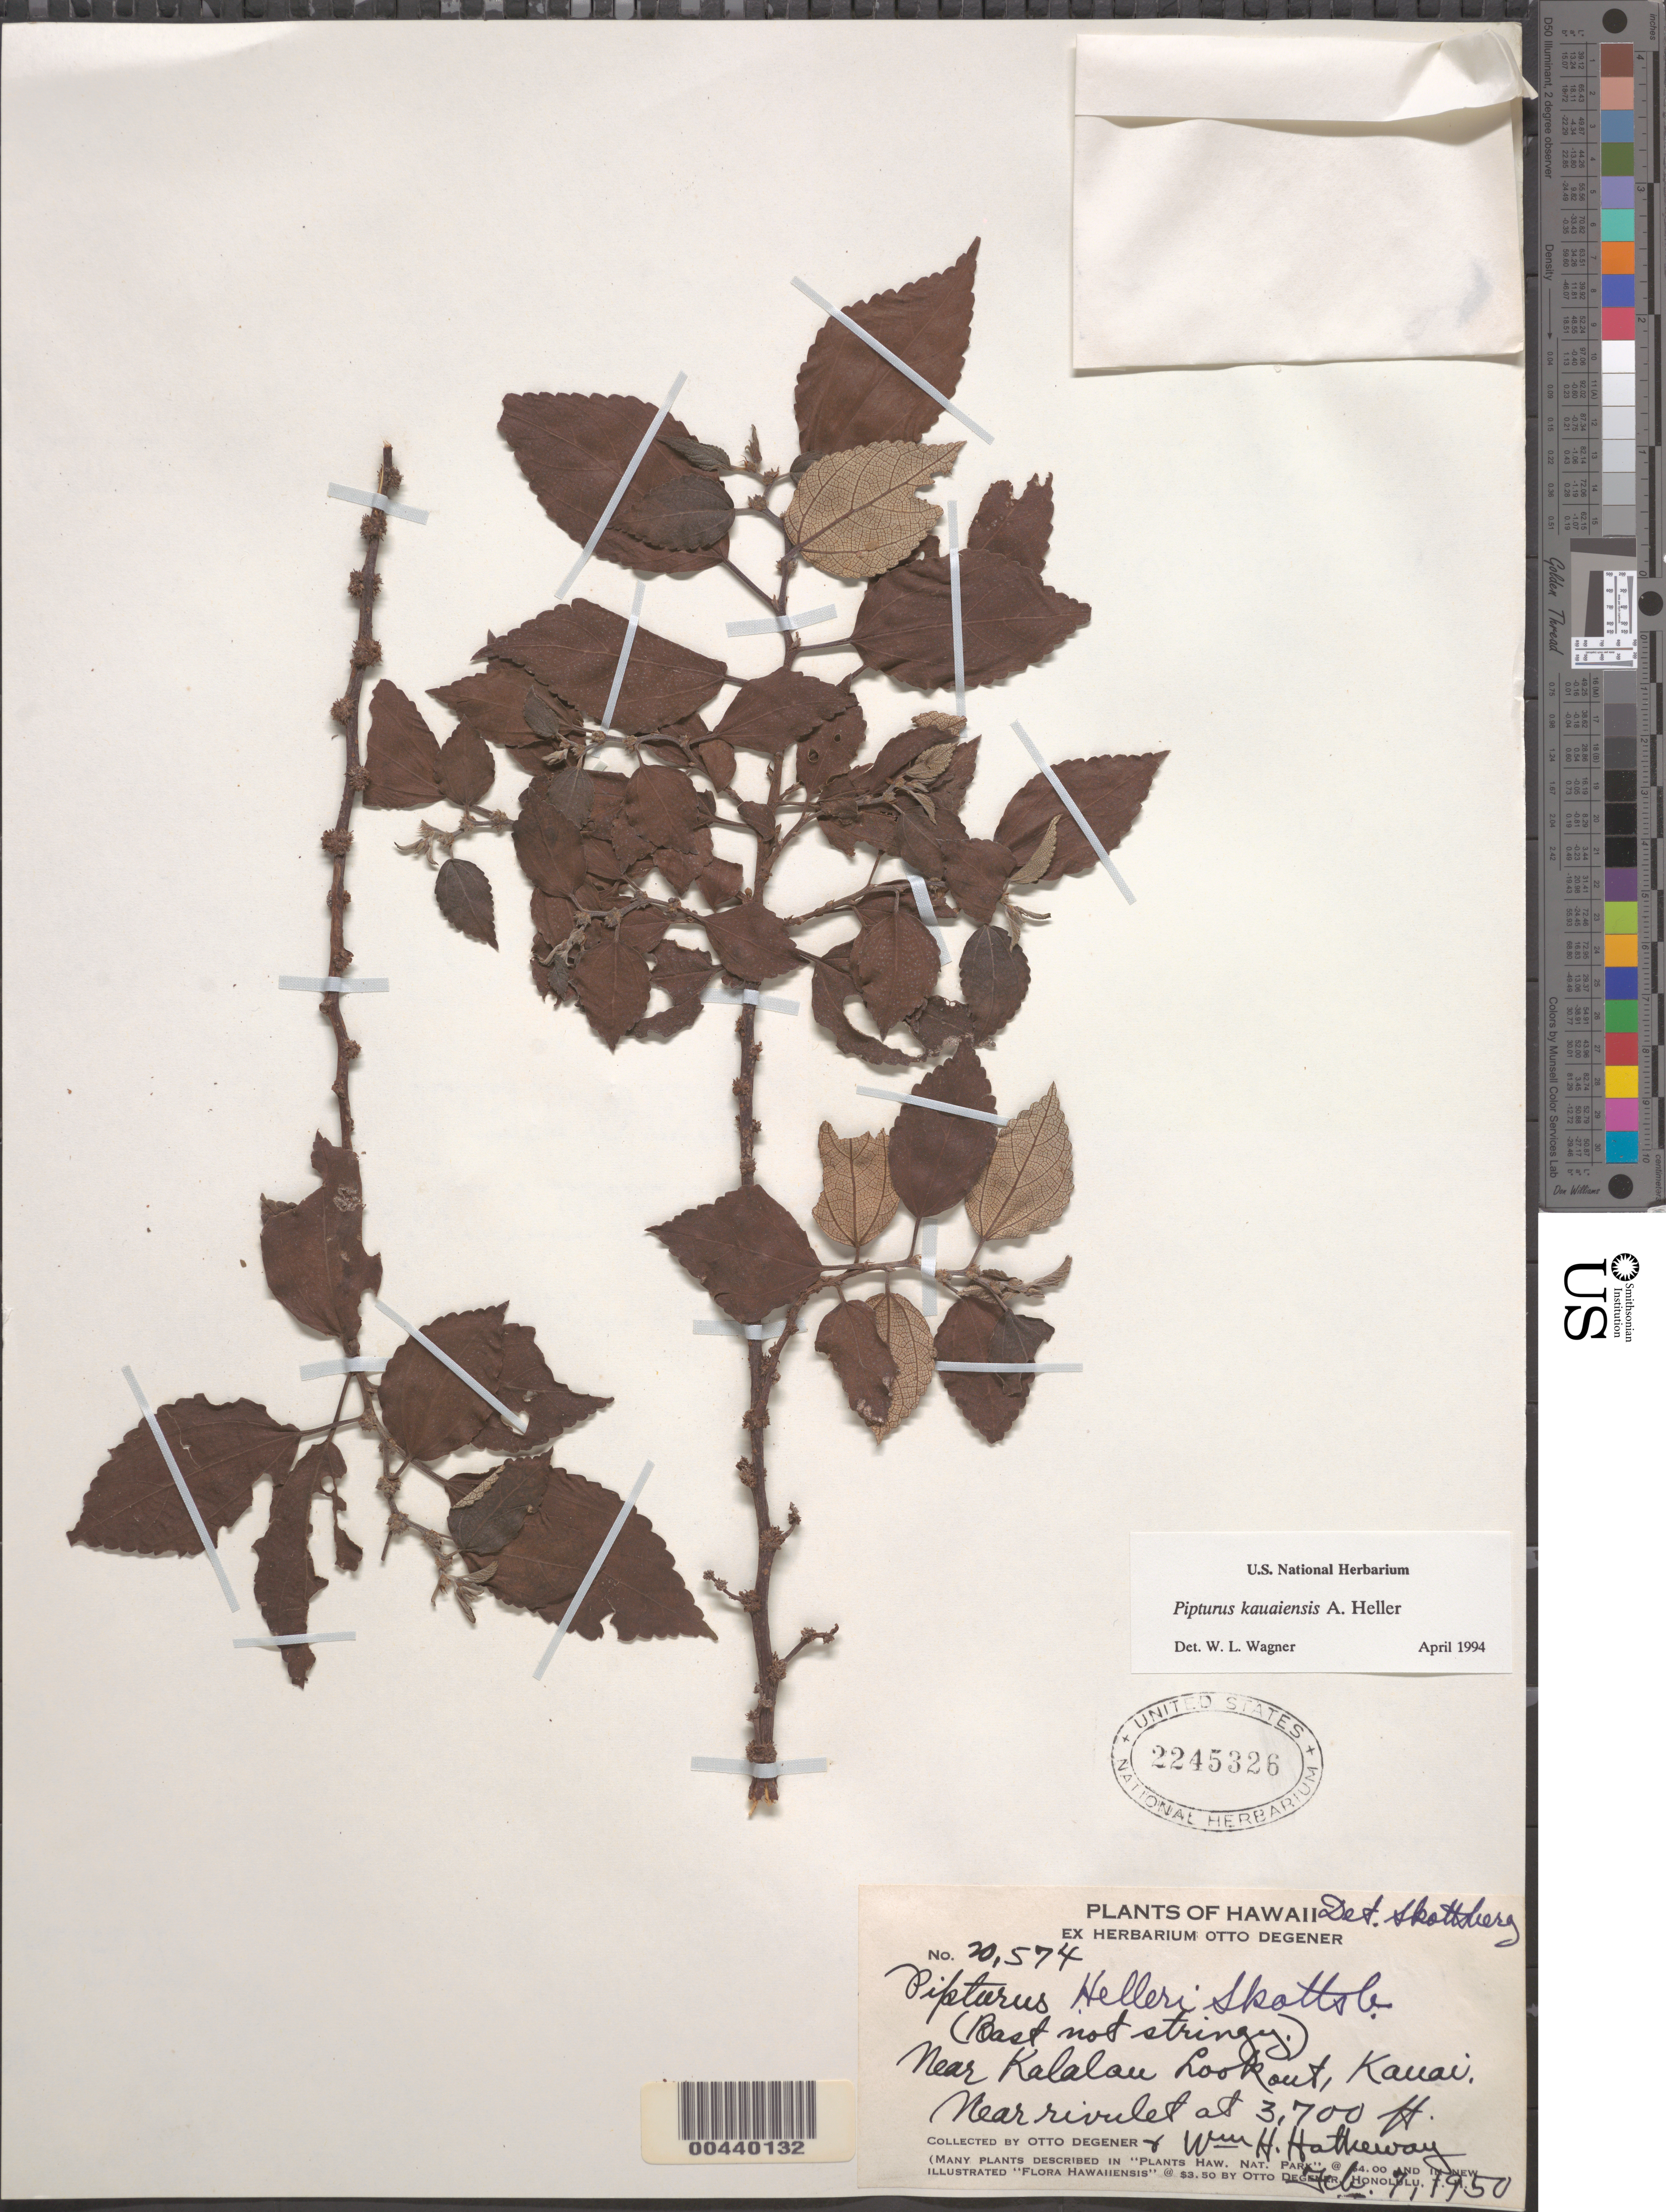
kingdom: Plantae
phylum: Tracheophyta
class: Magnoliopsida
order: Rosales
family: Urticaceae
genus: Pipturus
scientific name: Pipturus kauaiensis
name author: A. Heller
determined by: Wagner, W. L., (BOT), Smithsonian Institution - National Museum of Natural History (UNITED STATES)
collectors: O. Degener & W. H. Hatheway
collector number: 20574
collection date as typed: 7 Feb 1950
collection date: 1950-02-07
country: United States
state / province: Hawaii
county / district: Kauai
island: Kaua'i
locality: Near Kalalau Lookout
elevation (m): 1128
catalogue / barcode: US 2245326